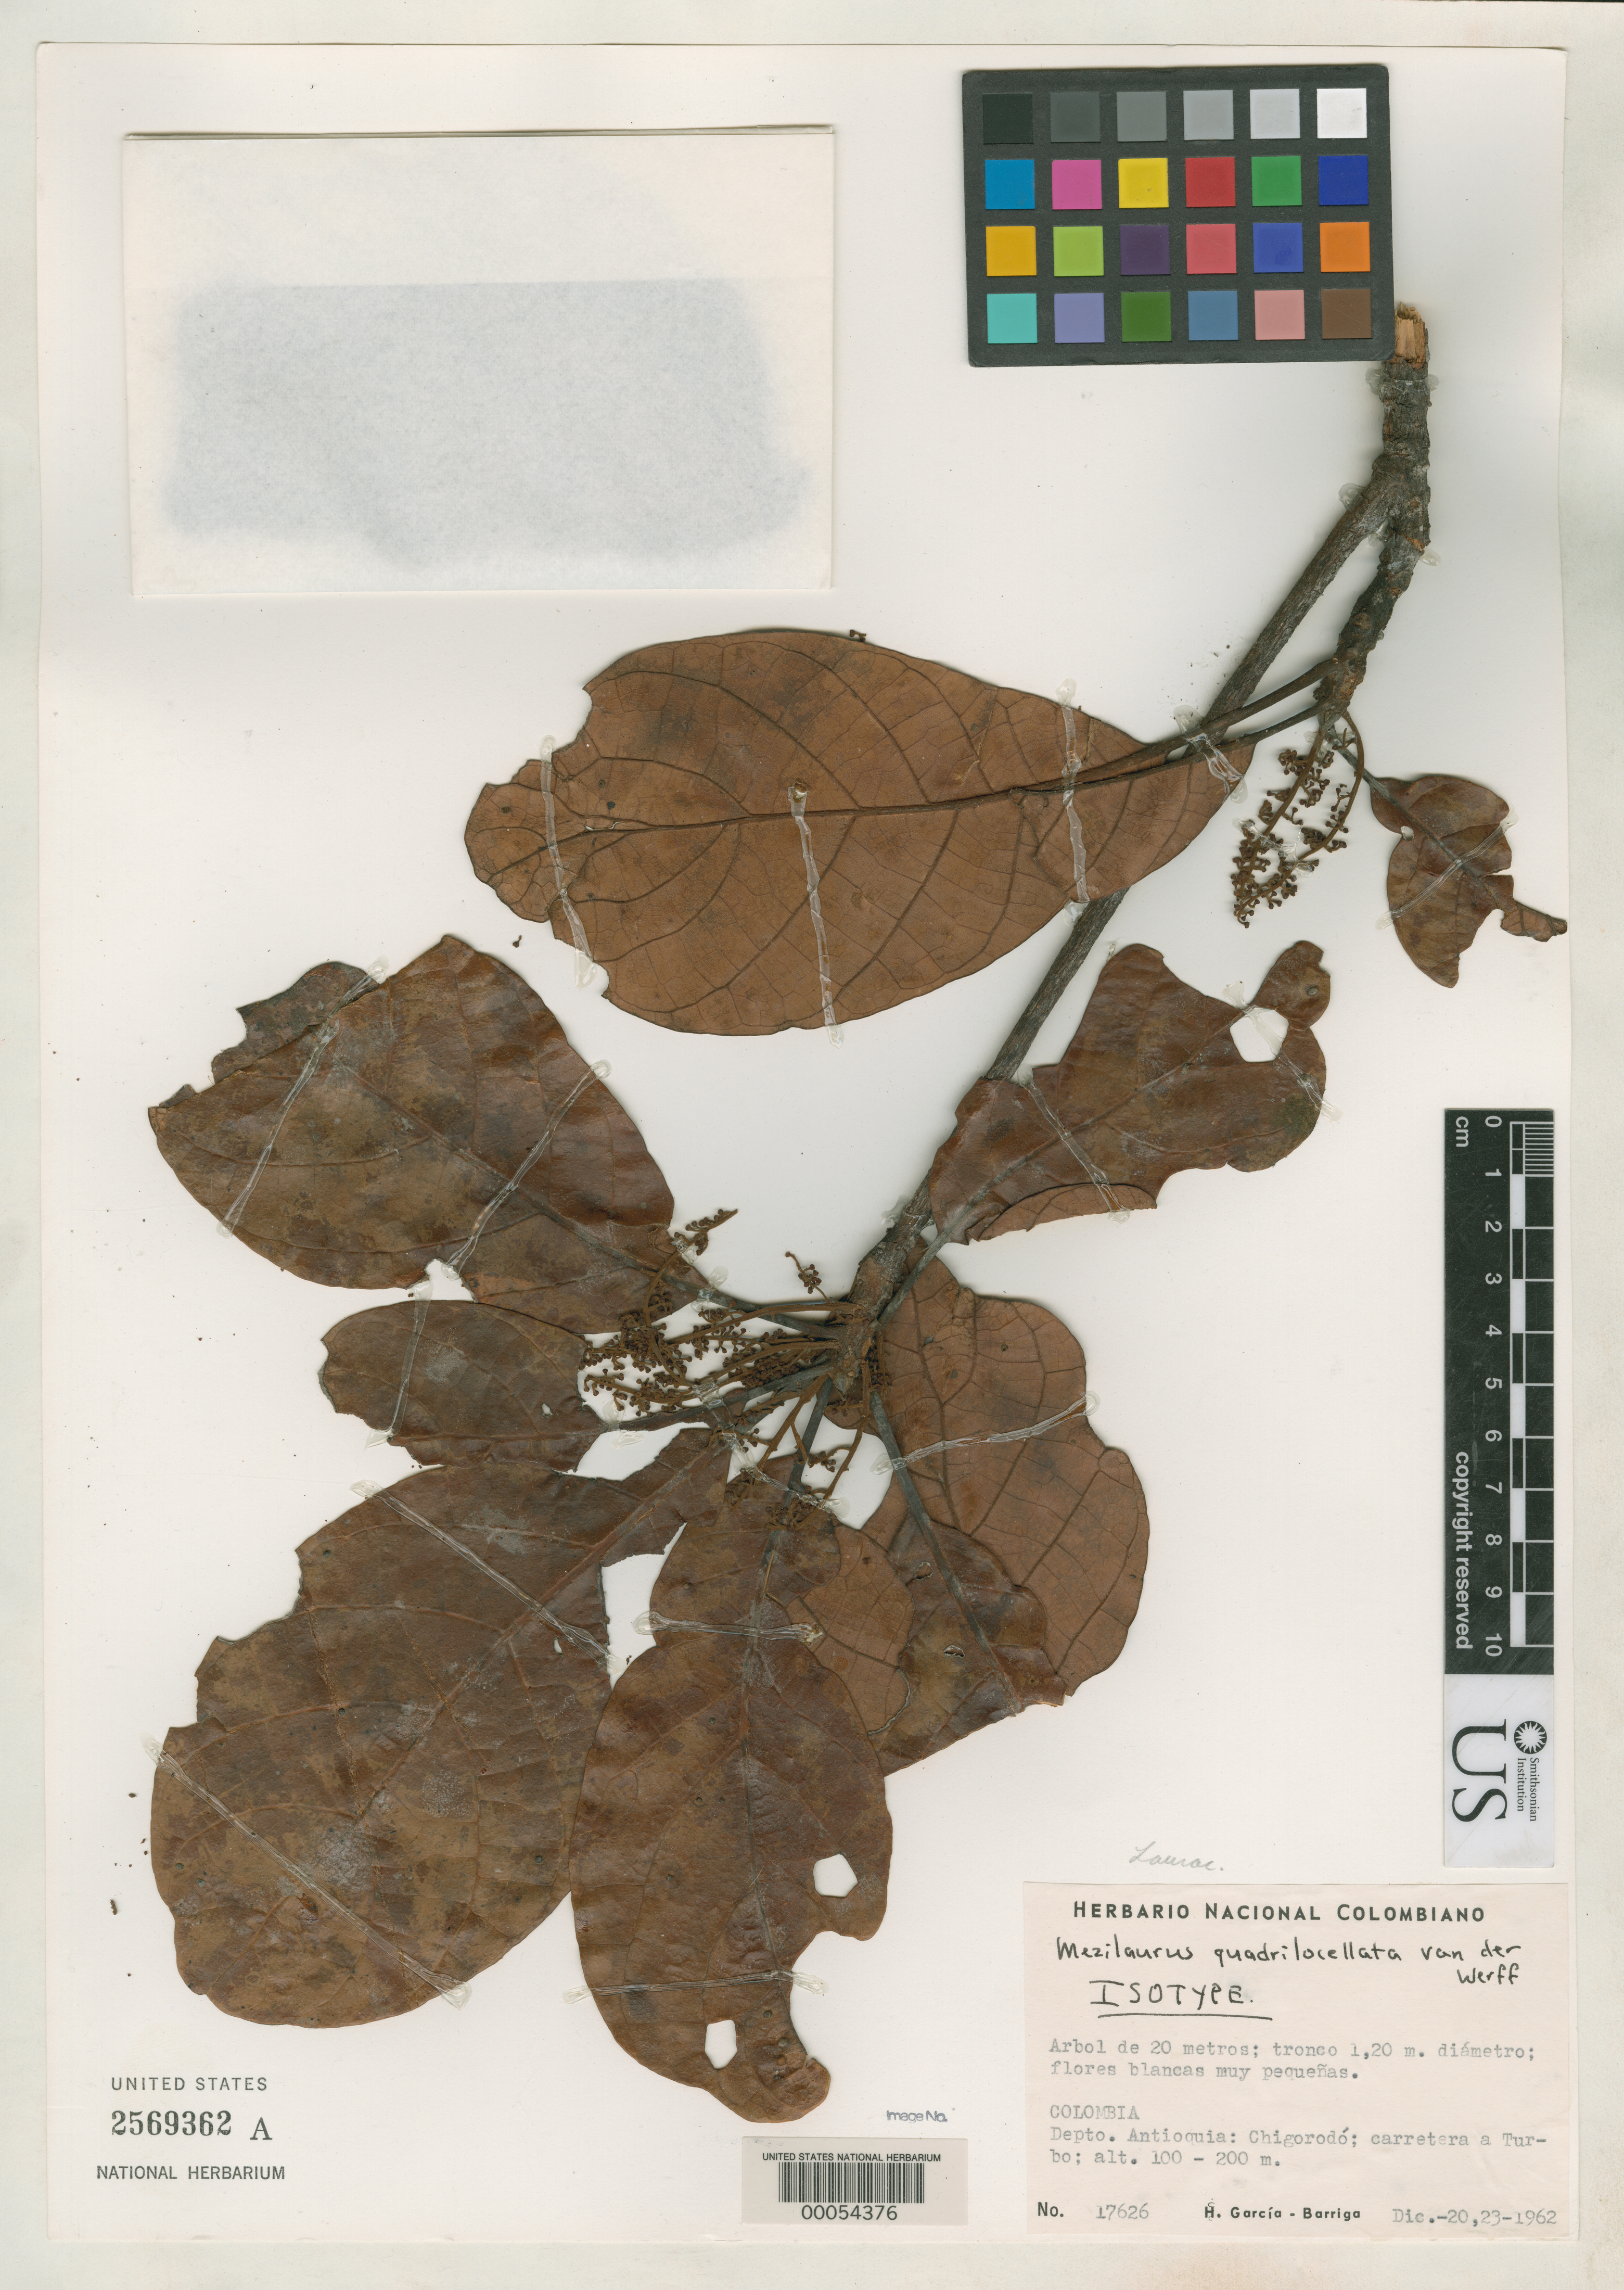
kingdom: Plantae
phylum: Tracheophyta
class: Magnoliopsida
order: Laurales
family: Lauraceae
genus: Mezilaurus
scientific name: Mezilaurus quadrilocellata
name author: van der Werff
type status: Isotype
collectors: H. García Barriga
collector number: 17626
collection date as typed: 20 Dec 1962 to 23 Dec 1962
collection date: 1962-12-20/1962-12-23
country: Colombia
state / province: Antioquia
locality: CHigordo, Turbo highway.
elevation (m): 100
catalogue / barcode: US 2569362